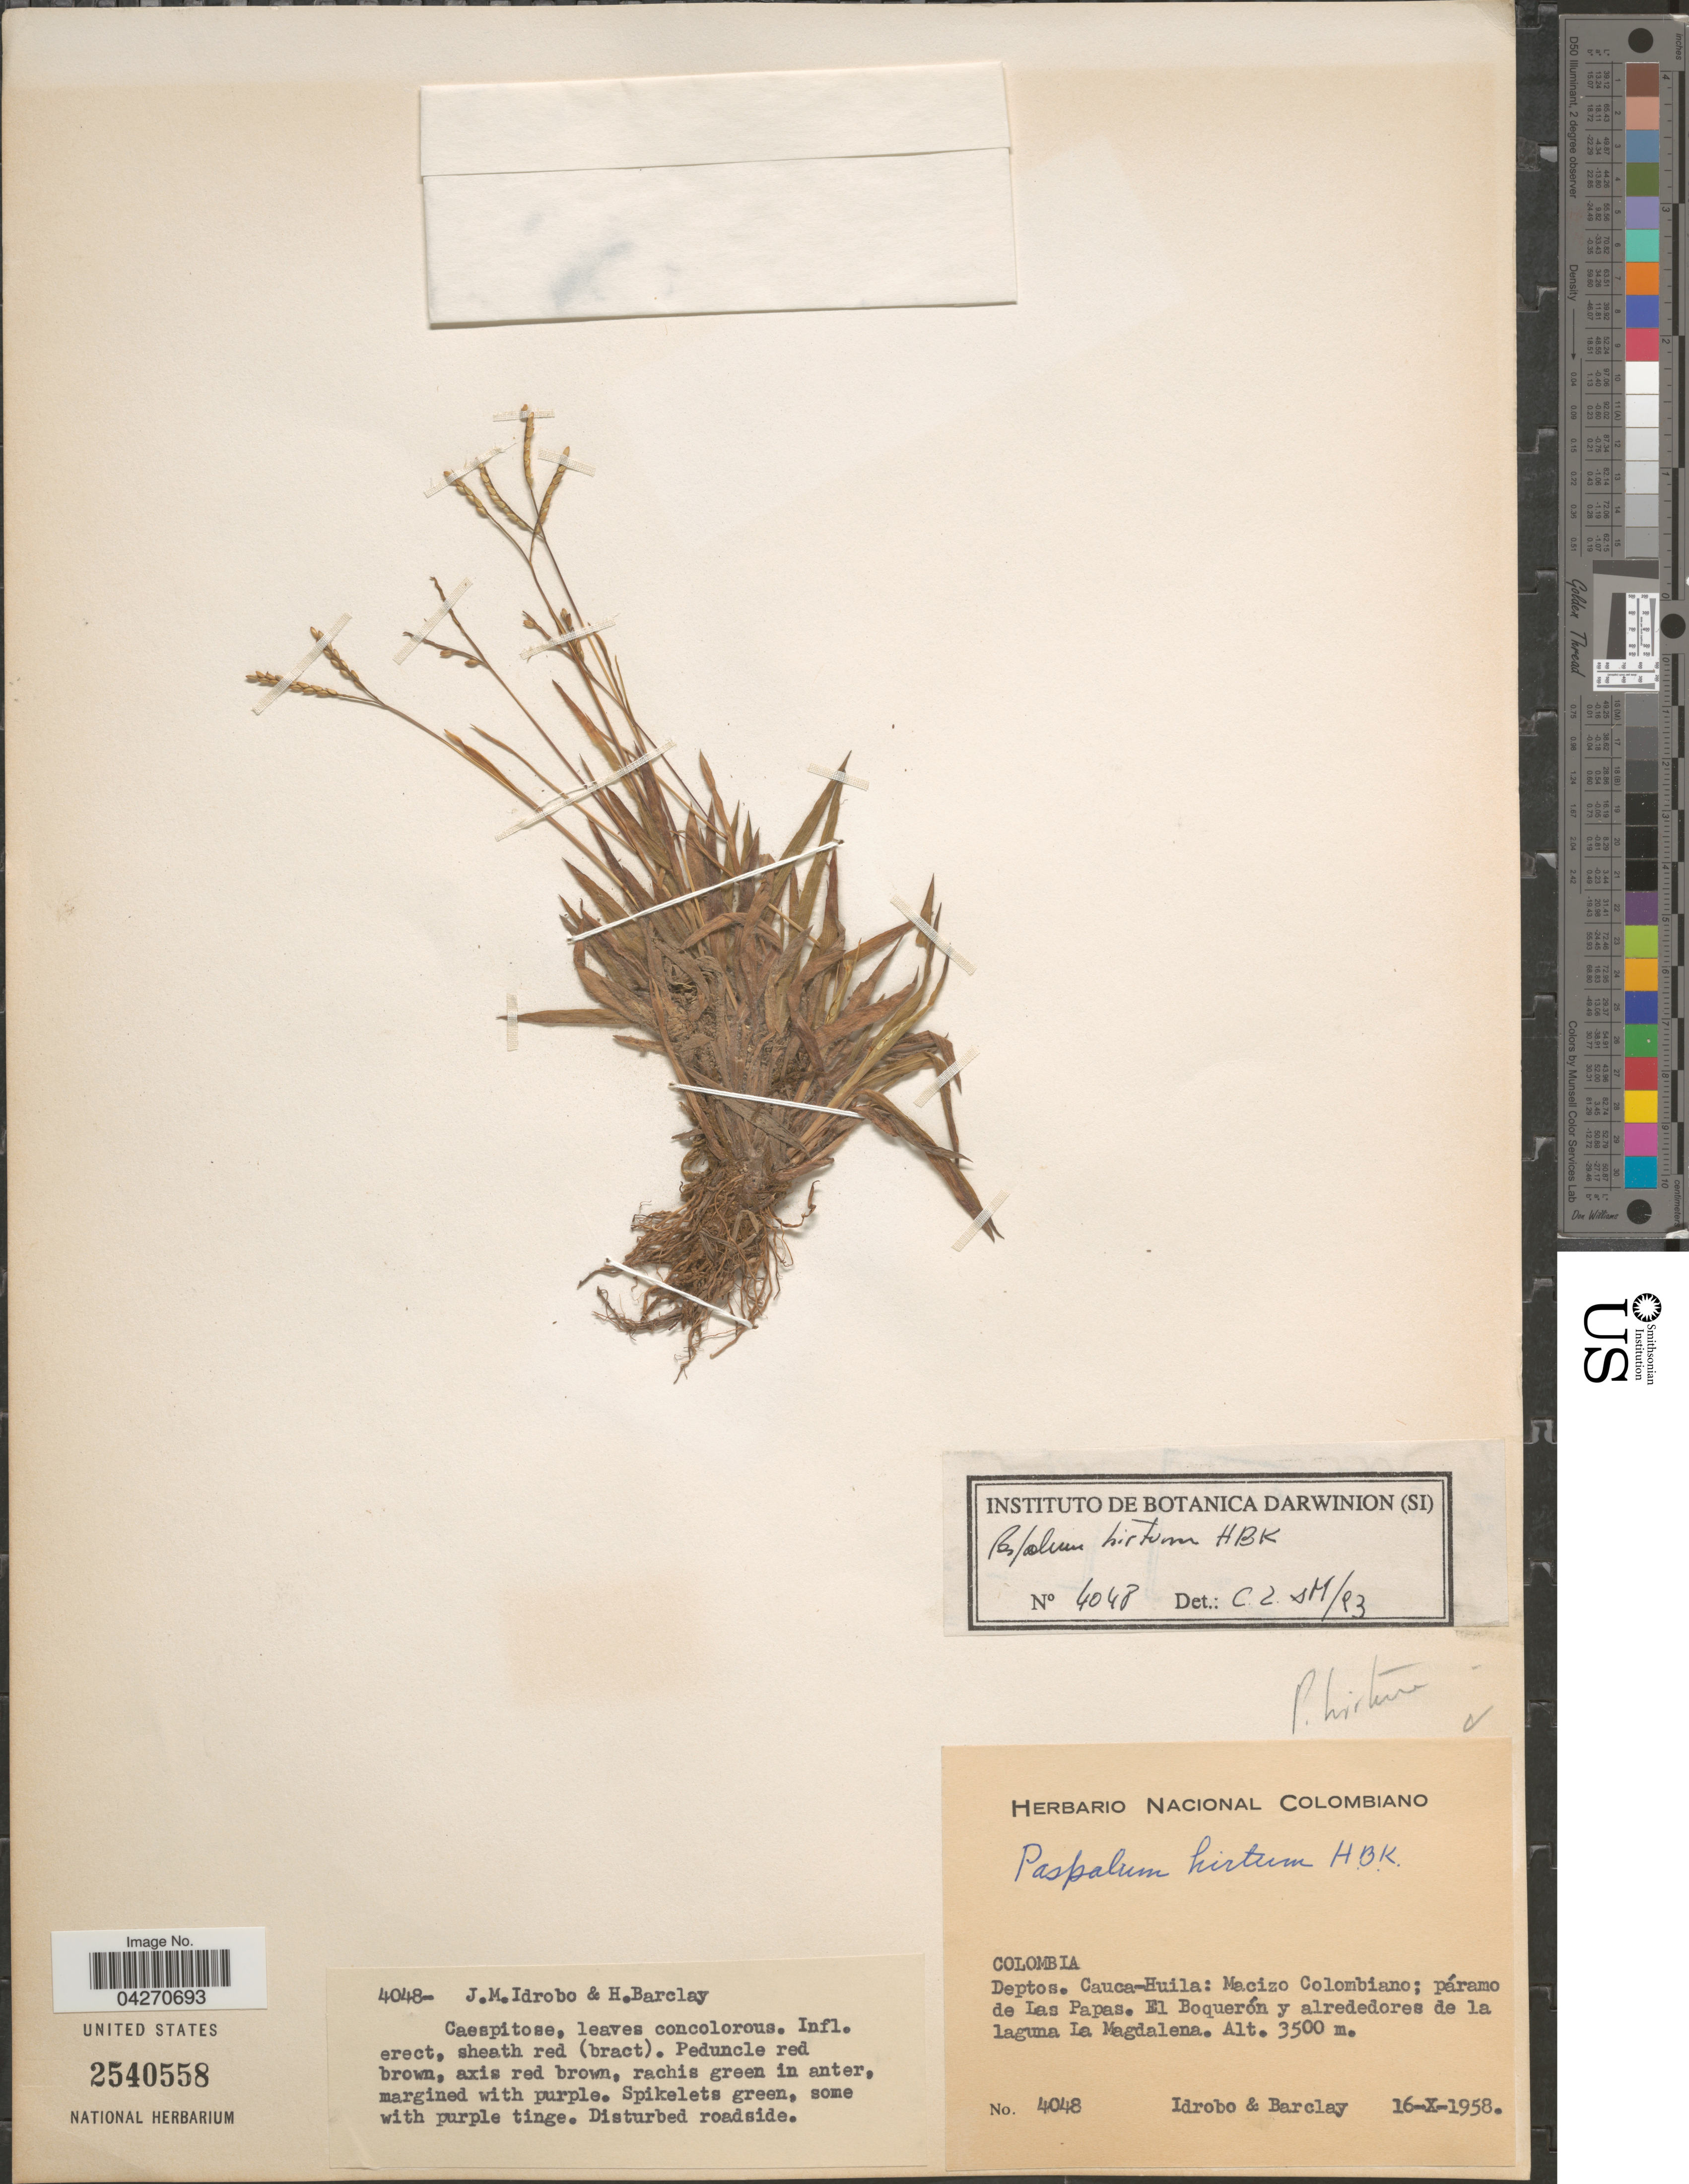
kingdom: Plantae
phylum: Tracheophyta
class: Liliopsida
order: Poales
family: Poaceae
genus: Paspalum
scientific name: Paspalum hirtum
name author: Kunth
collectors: J. M. Idrobo & H. G. Barclay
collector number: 4048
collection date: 1958-10-16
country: Colombia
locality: Deptos. Cauca-Huila: Macizo Colombiano; páramo de Las Papas. El Boquerón y alrededores de la laguna La Magdalena.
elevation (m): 3500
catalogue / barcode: US 2540558